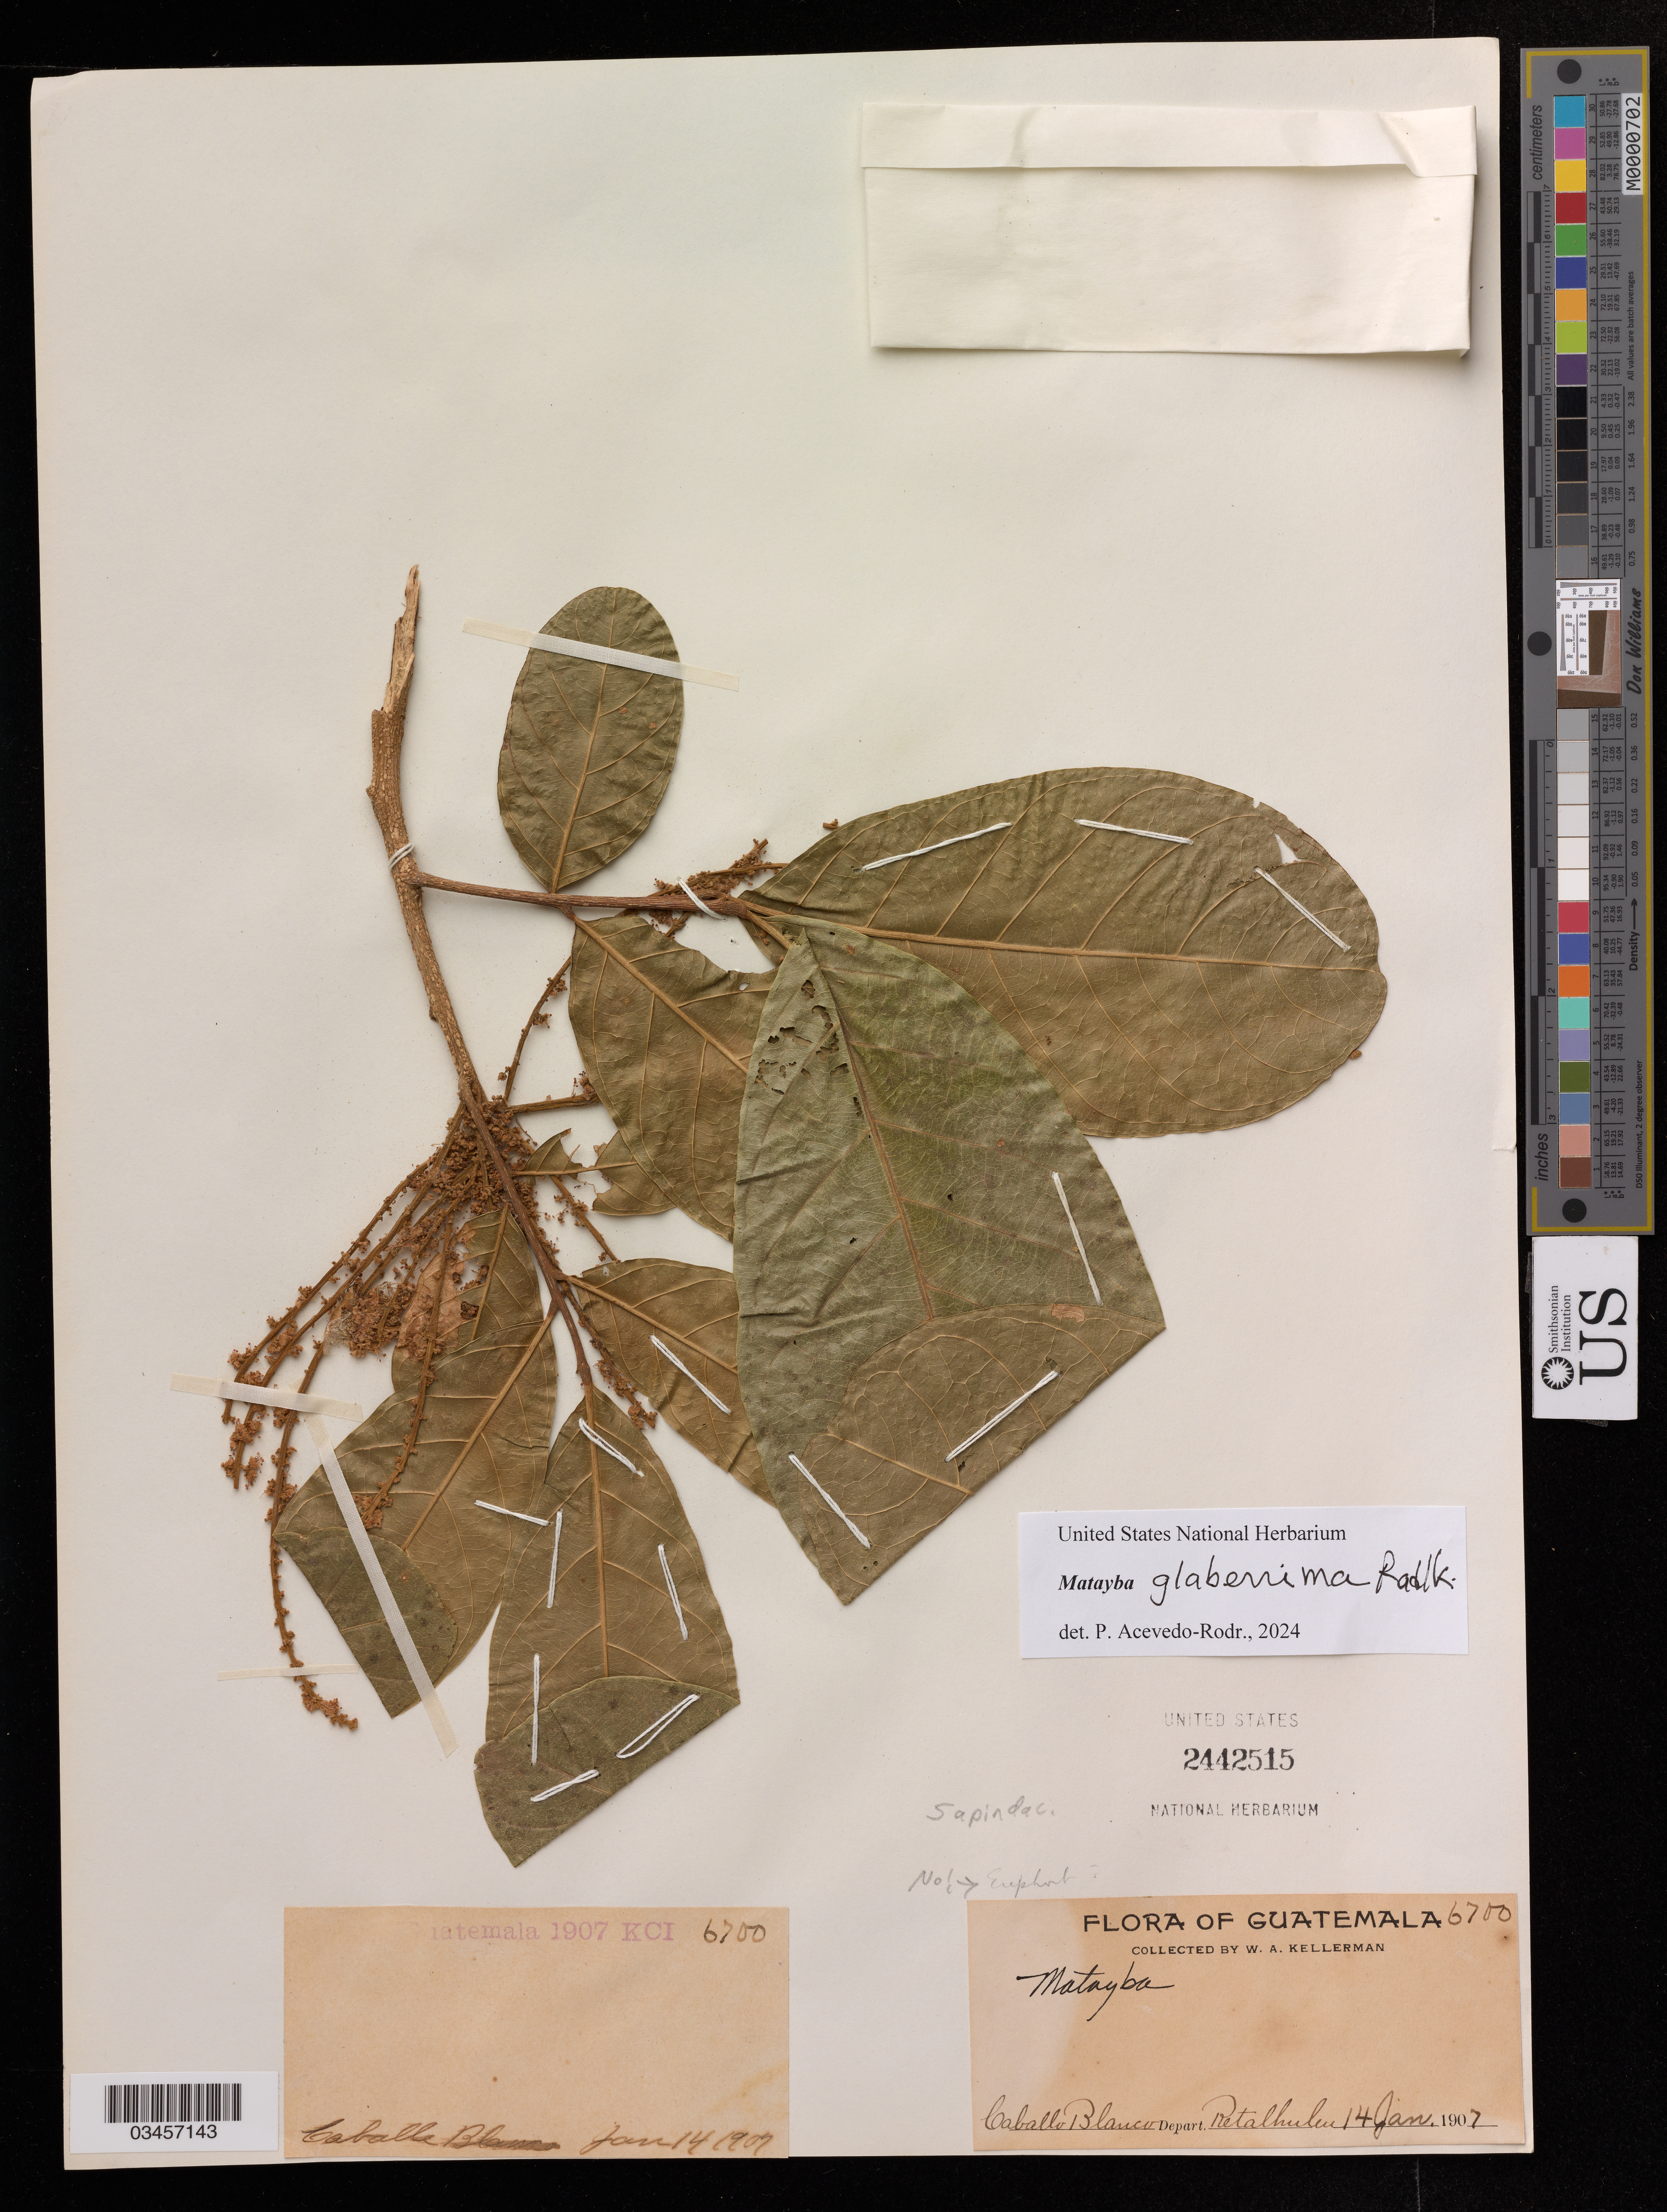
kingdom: Plantae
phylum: Tracheophyta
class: Magnoliopsida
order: Sapindales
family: Sapindaceae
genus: Matayba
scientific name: Matayba glaberrima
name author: Radlk.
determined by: Acevedo-Rodriguez, P., (US), Smithsonian Institution - National Museum of Natural History (UNITED STATES)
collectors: W. A. Kellerman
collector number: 6700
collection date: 1907-01-14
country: Guatemala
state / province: Retalhuleu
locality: Caballo Blanco.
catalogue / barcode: US 2442515